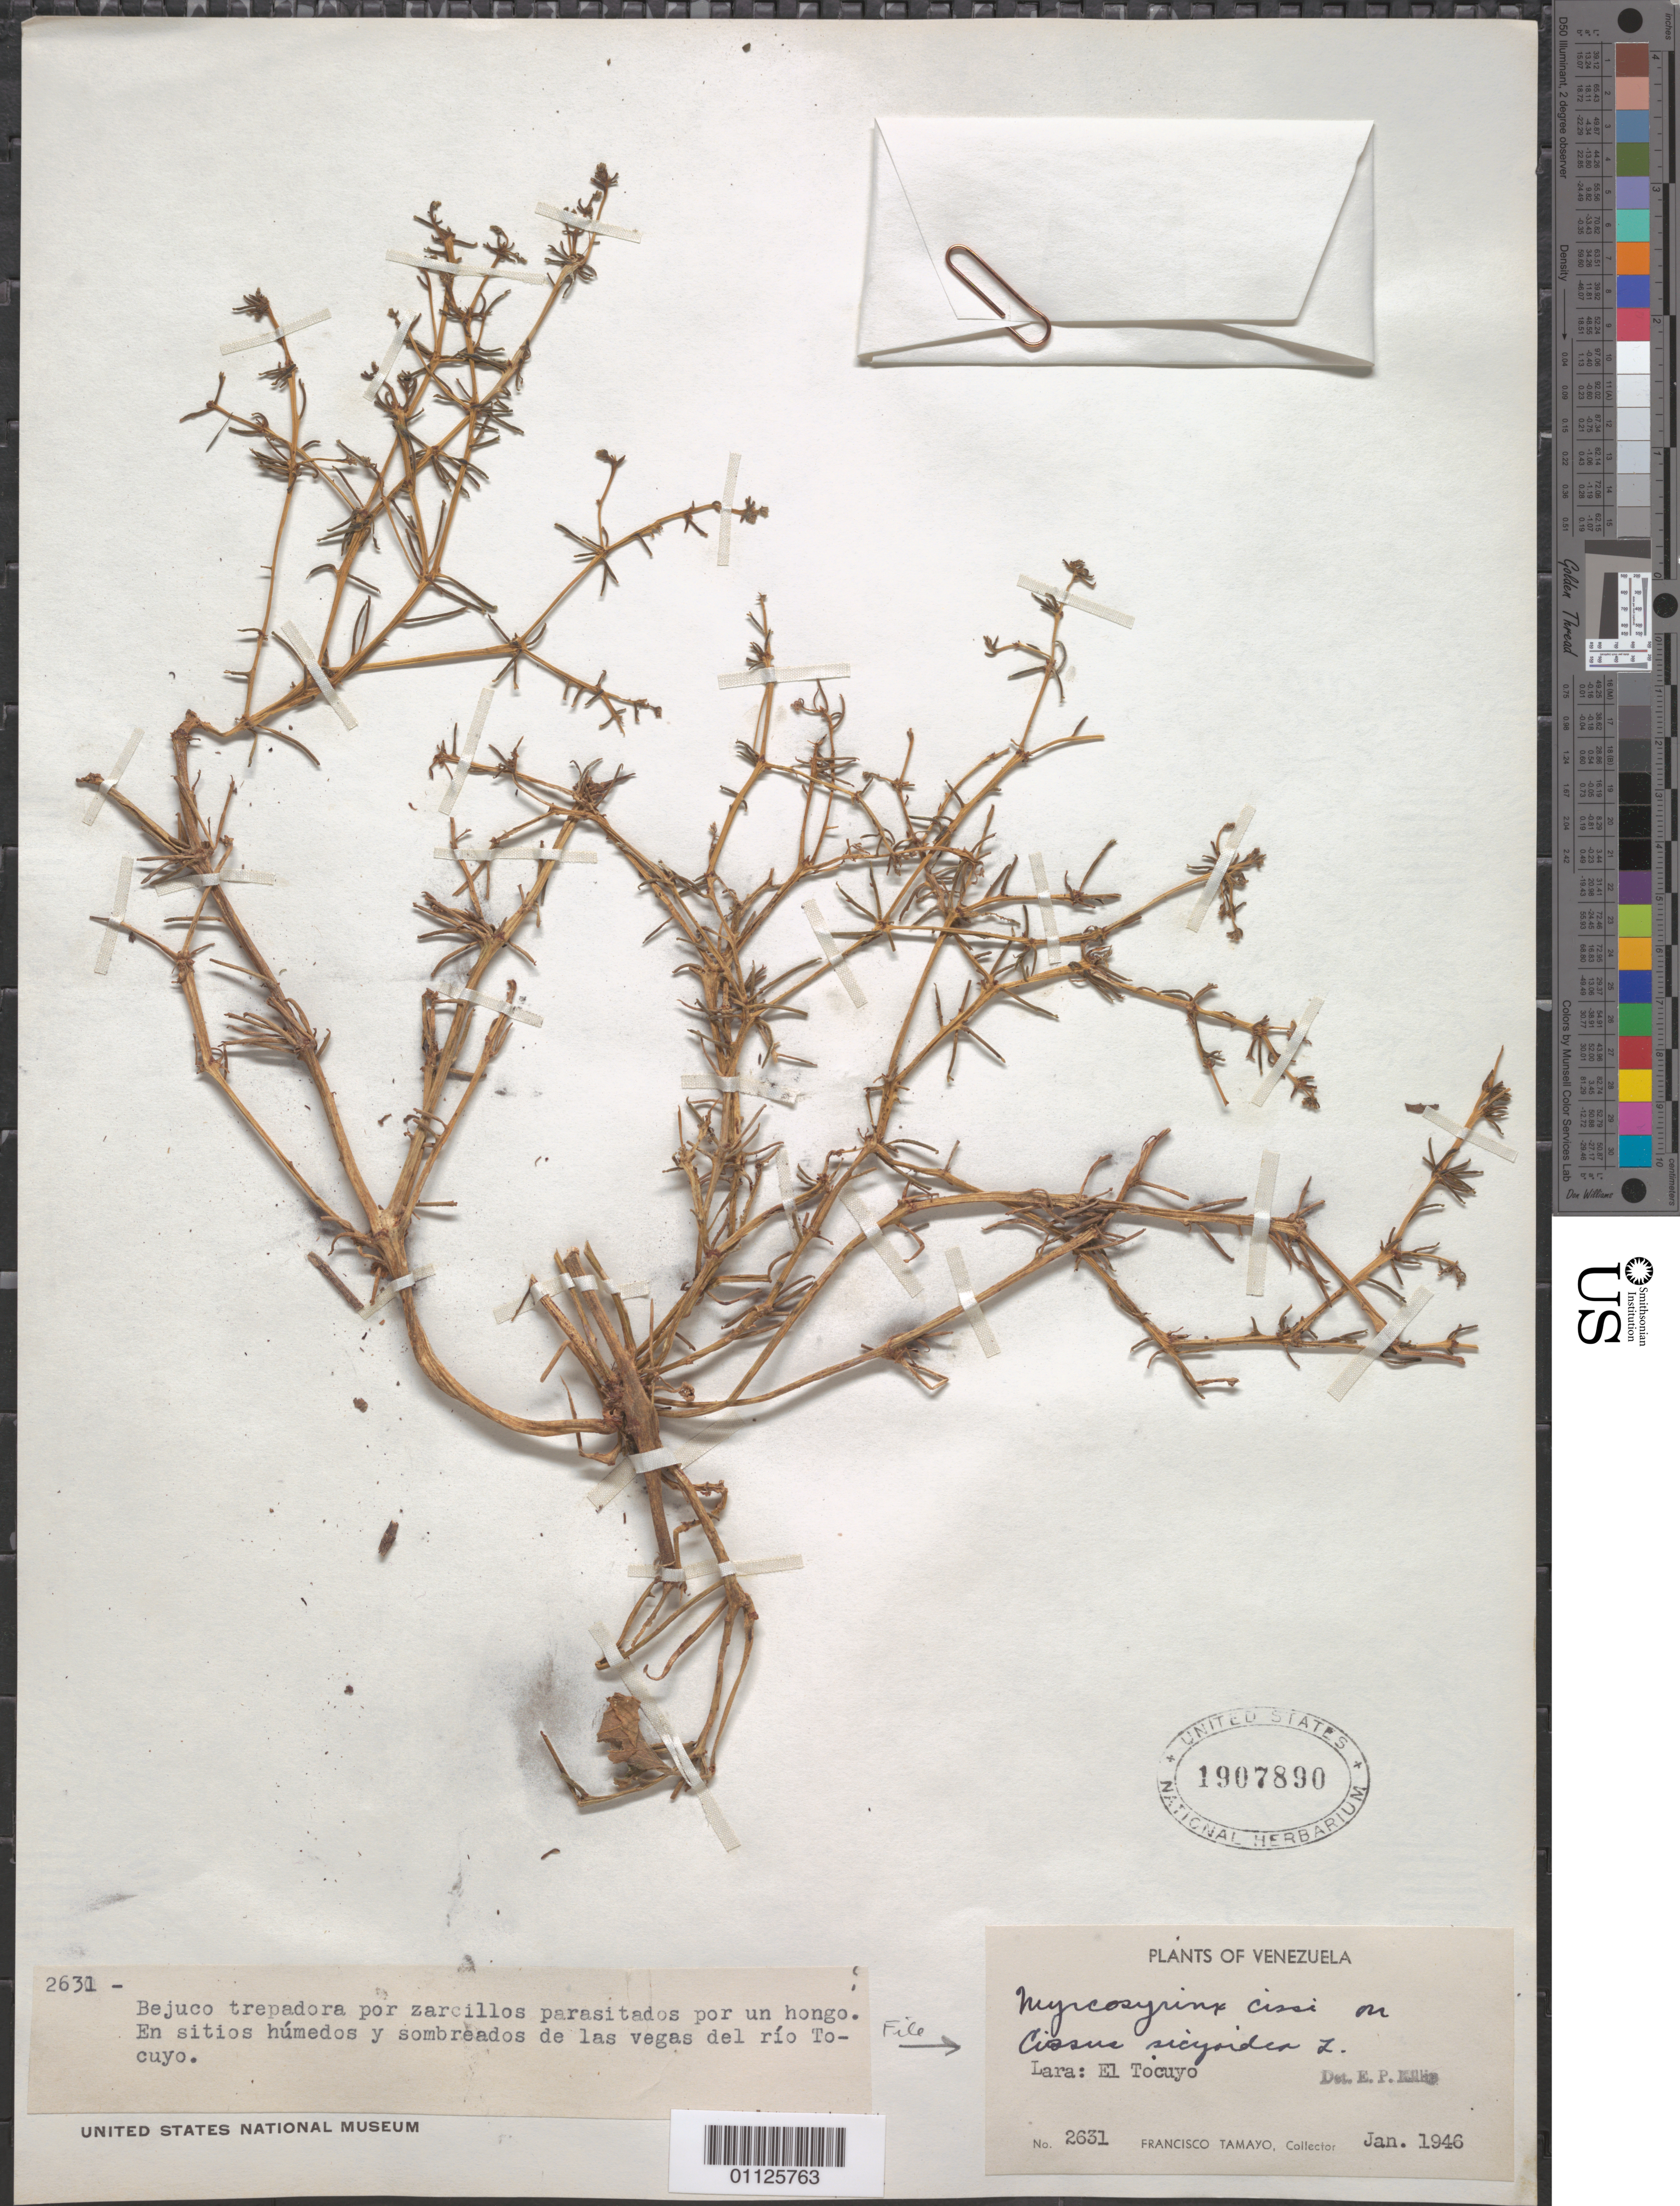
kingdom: Plantae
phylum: Tracheophyta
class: Magnoliopsida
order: Vitales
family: Vitaceae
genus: Cissus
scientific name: Cissus verticillata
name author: (L.) Nicolson & C.E. Jarvis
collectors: F. Tamayo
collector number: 2631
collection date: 1946-01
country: Venezuela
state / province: Lara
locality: El Tocuyo.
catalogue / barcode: US 1907890